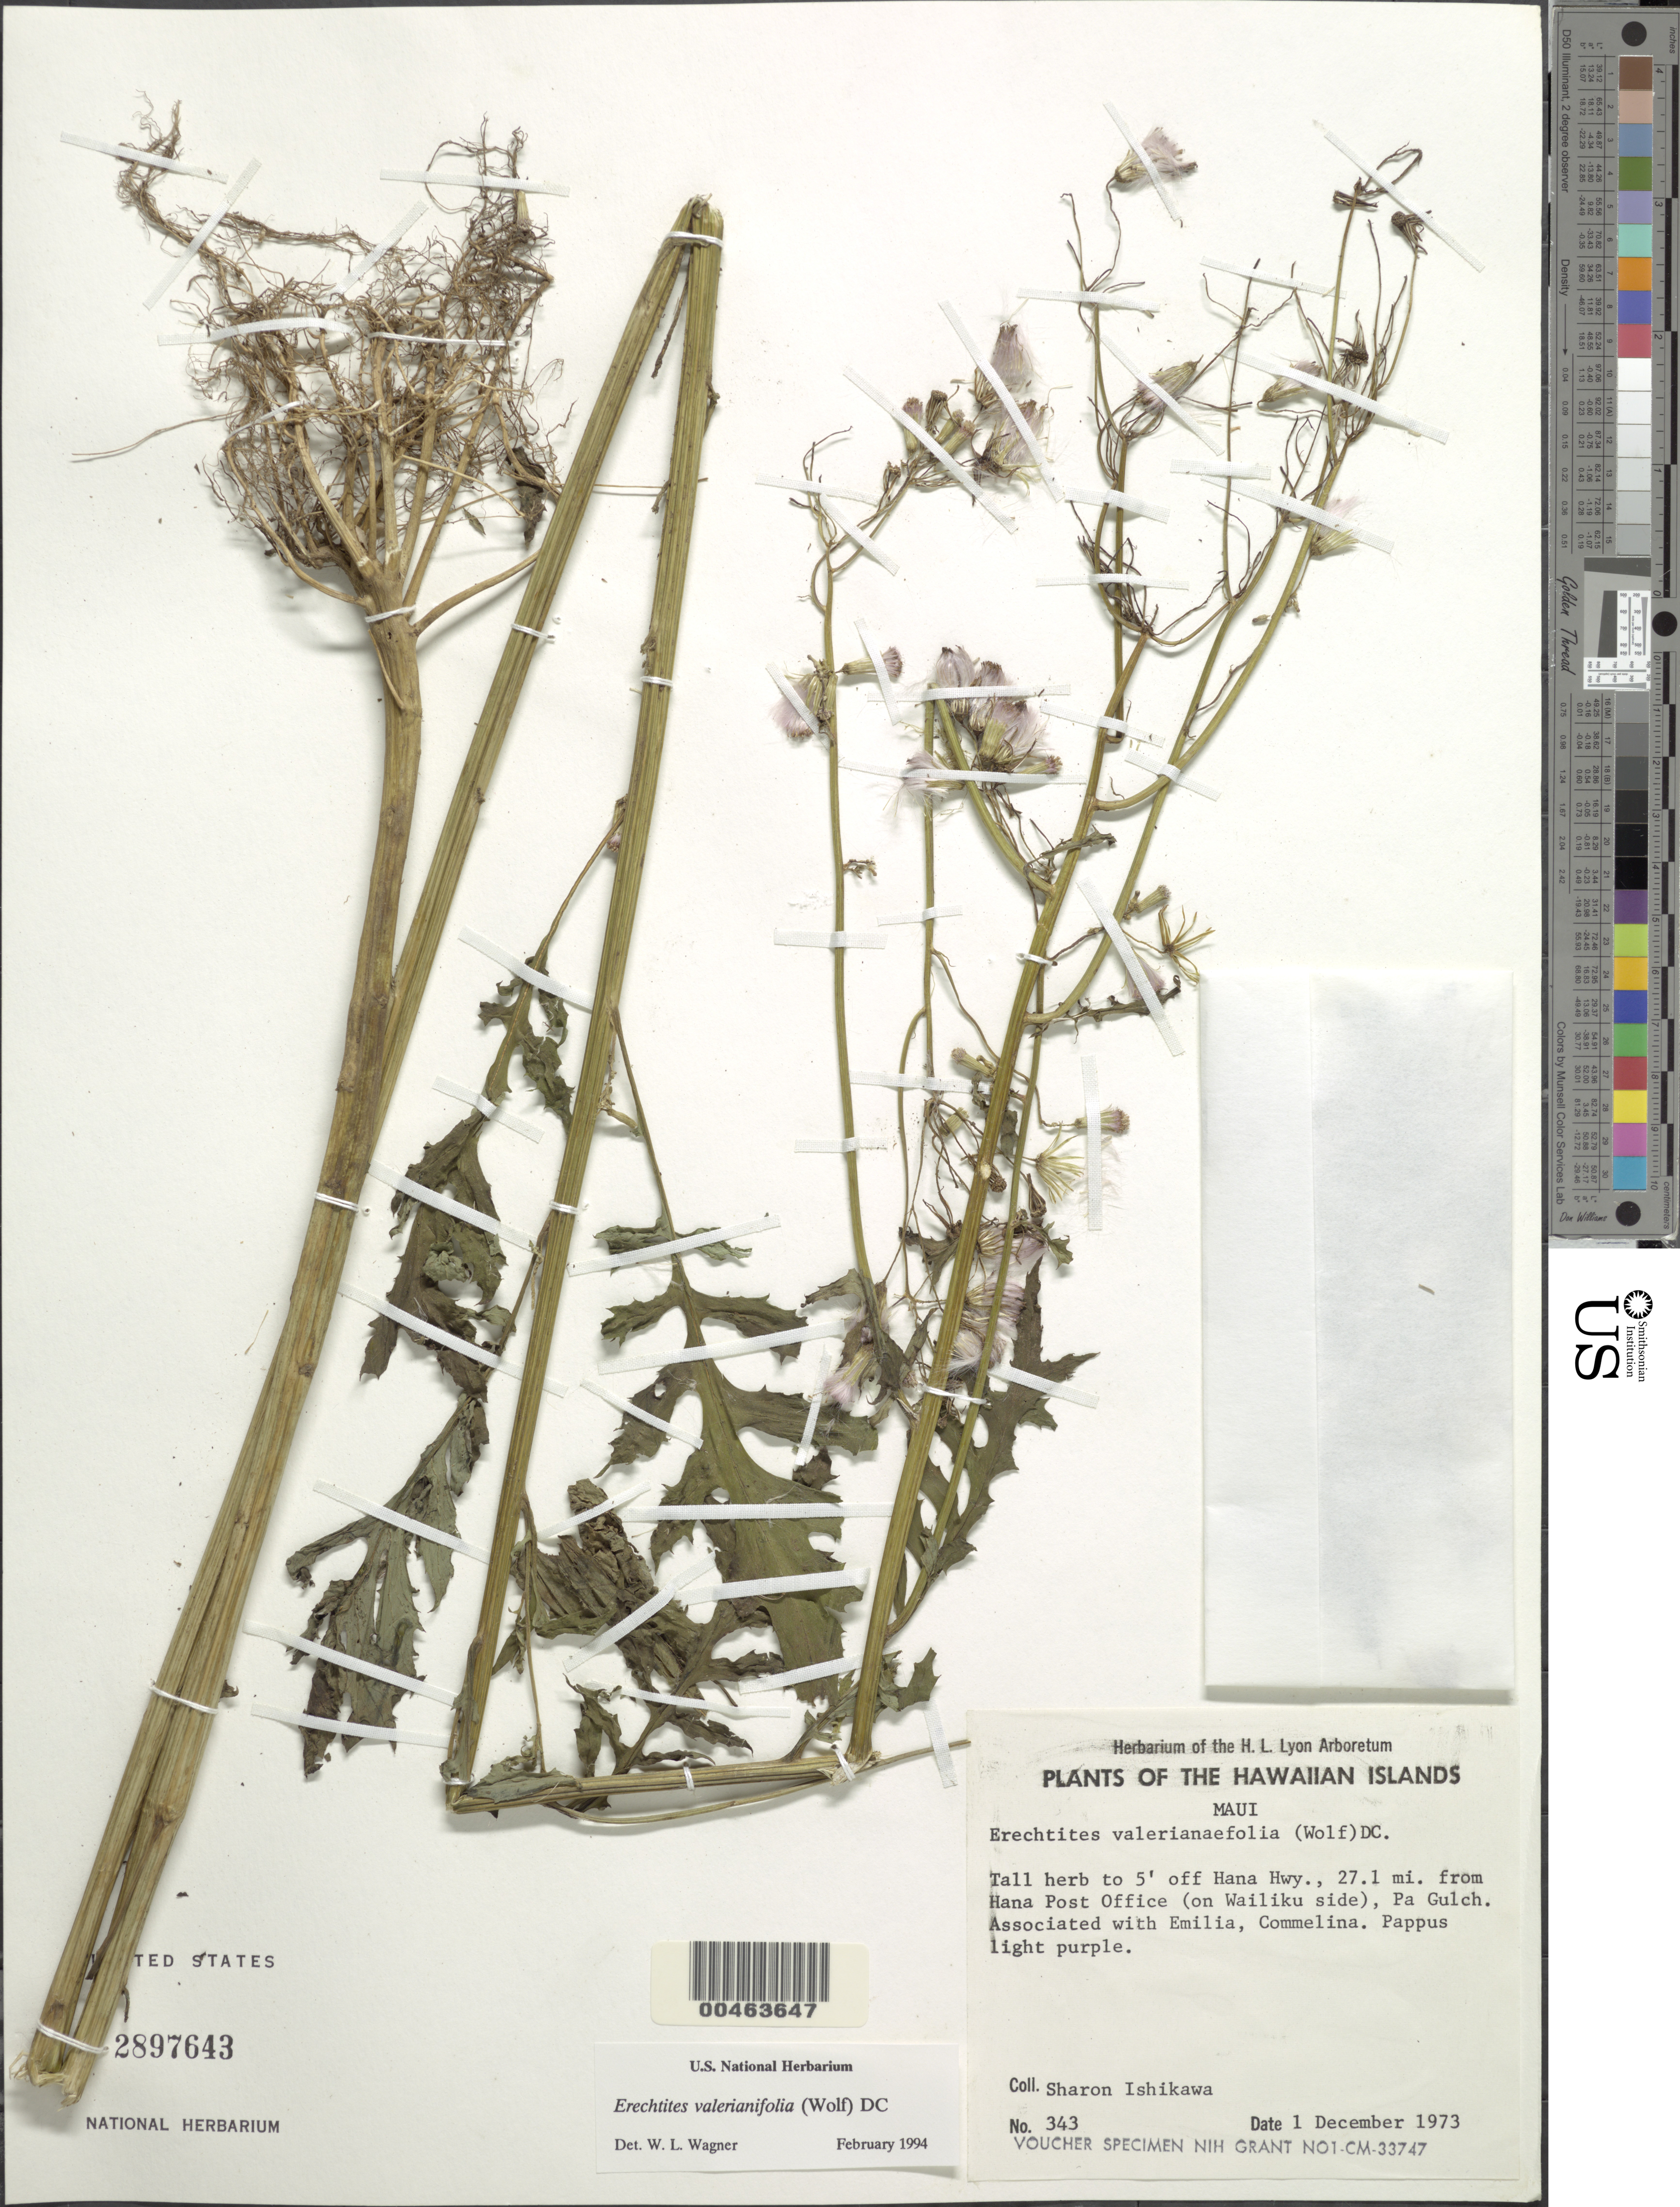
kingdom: Plantae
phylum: Tracheophyta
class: Magnoliopsida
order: Asterales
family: Asteraceae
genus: Erechtites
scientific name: Erechtites valerianifolius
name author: (Link ex Spreng.) DC.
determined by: Wagner, W. L., (BOT), Smithsonian Institution - National Museum of Natural History (UNITED STATES)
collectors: S. S. Ishikawa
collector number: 343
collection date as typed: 1 Dec 1973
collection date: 1973-12-01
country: United States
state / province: Hawaii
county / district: Maui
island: Maui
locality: off Hana Hwy., 27.1 mi. from Hana Post Office (on Wailiku side), Pa Gulch.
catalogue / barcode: US 2897643